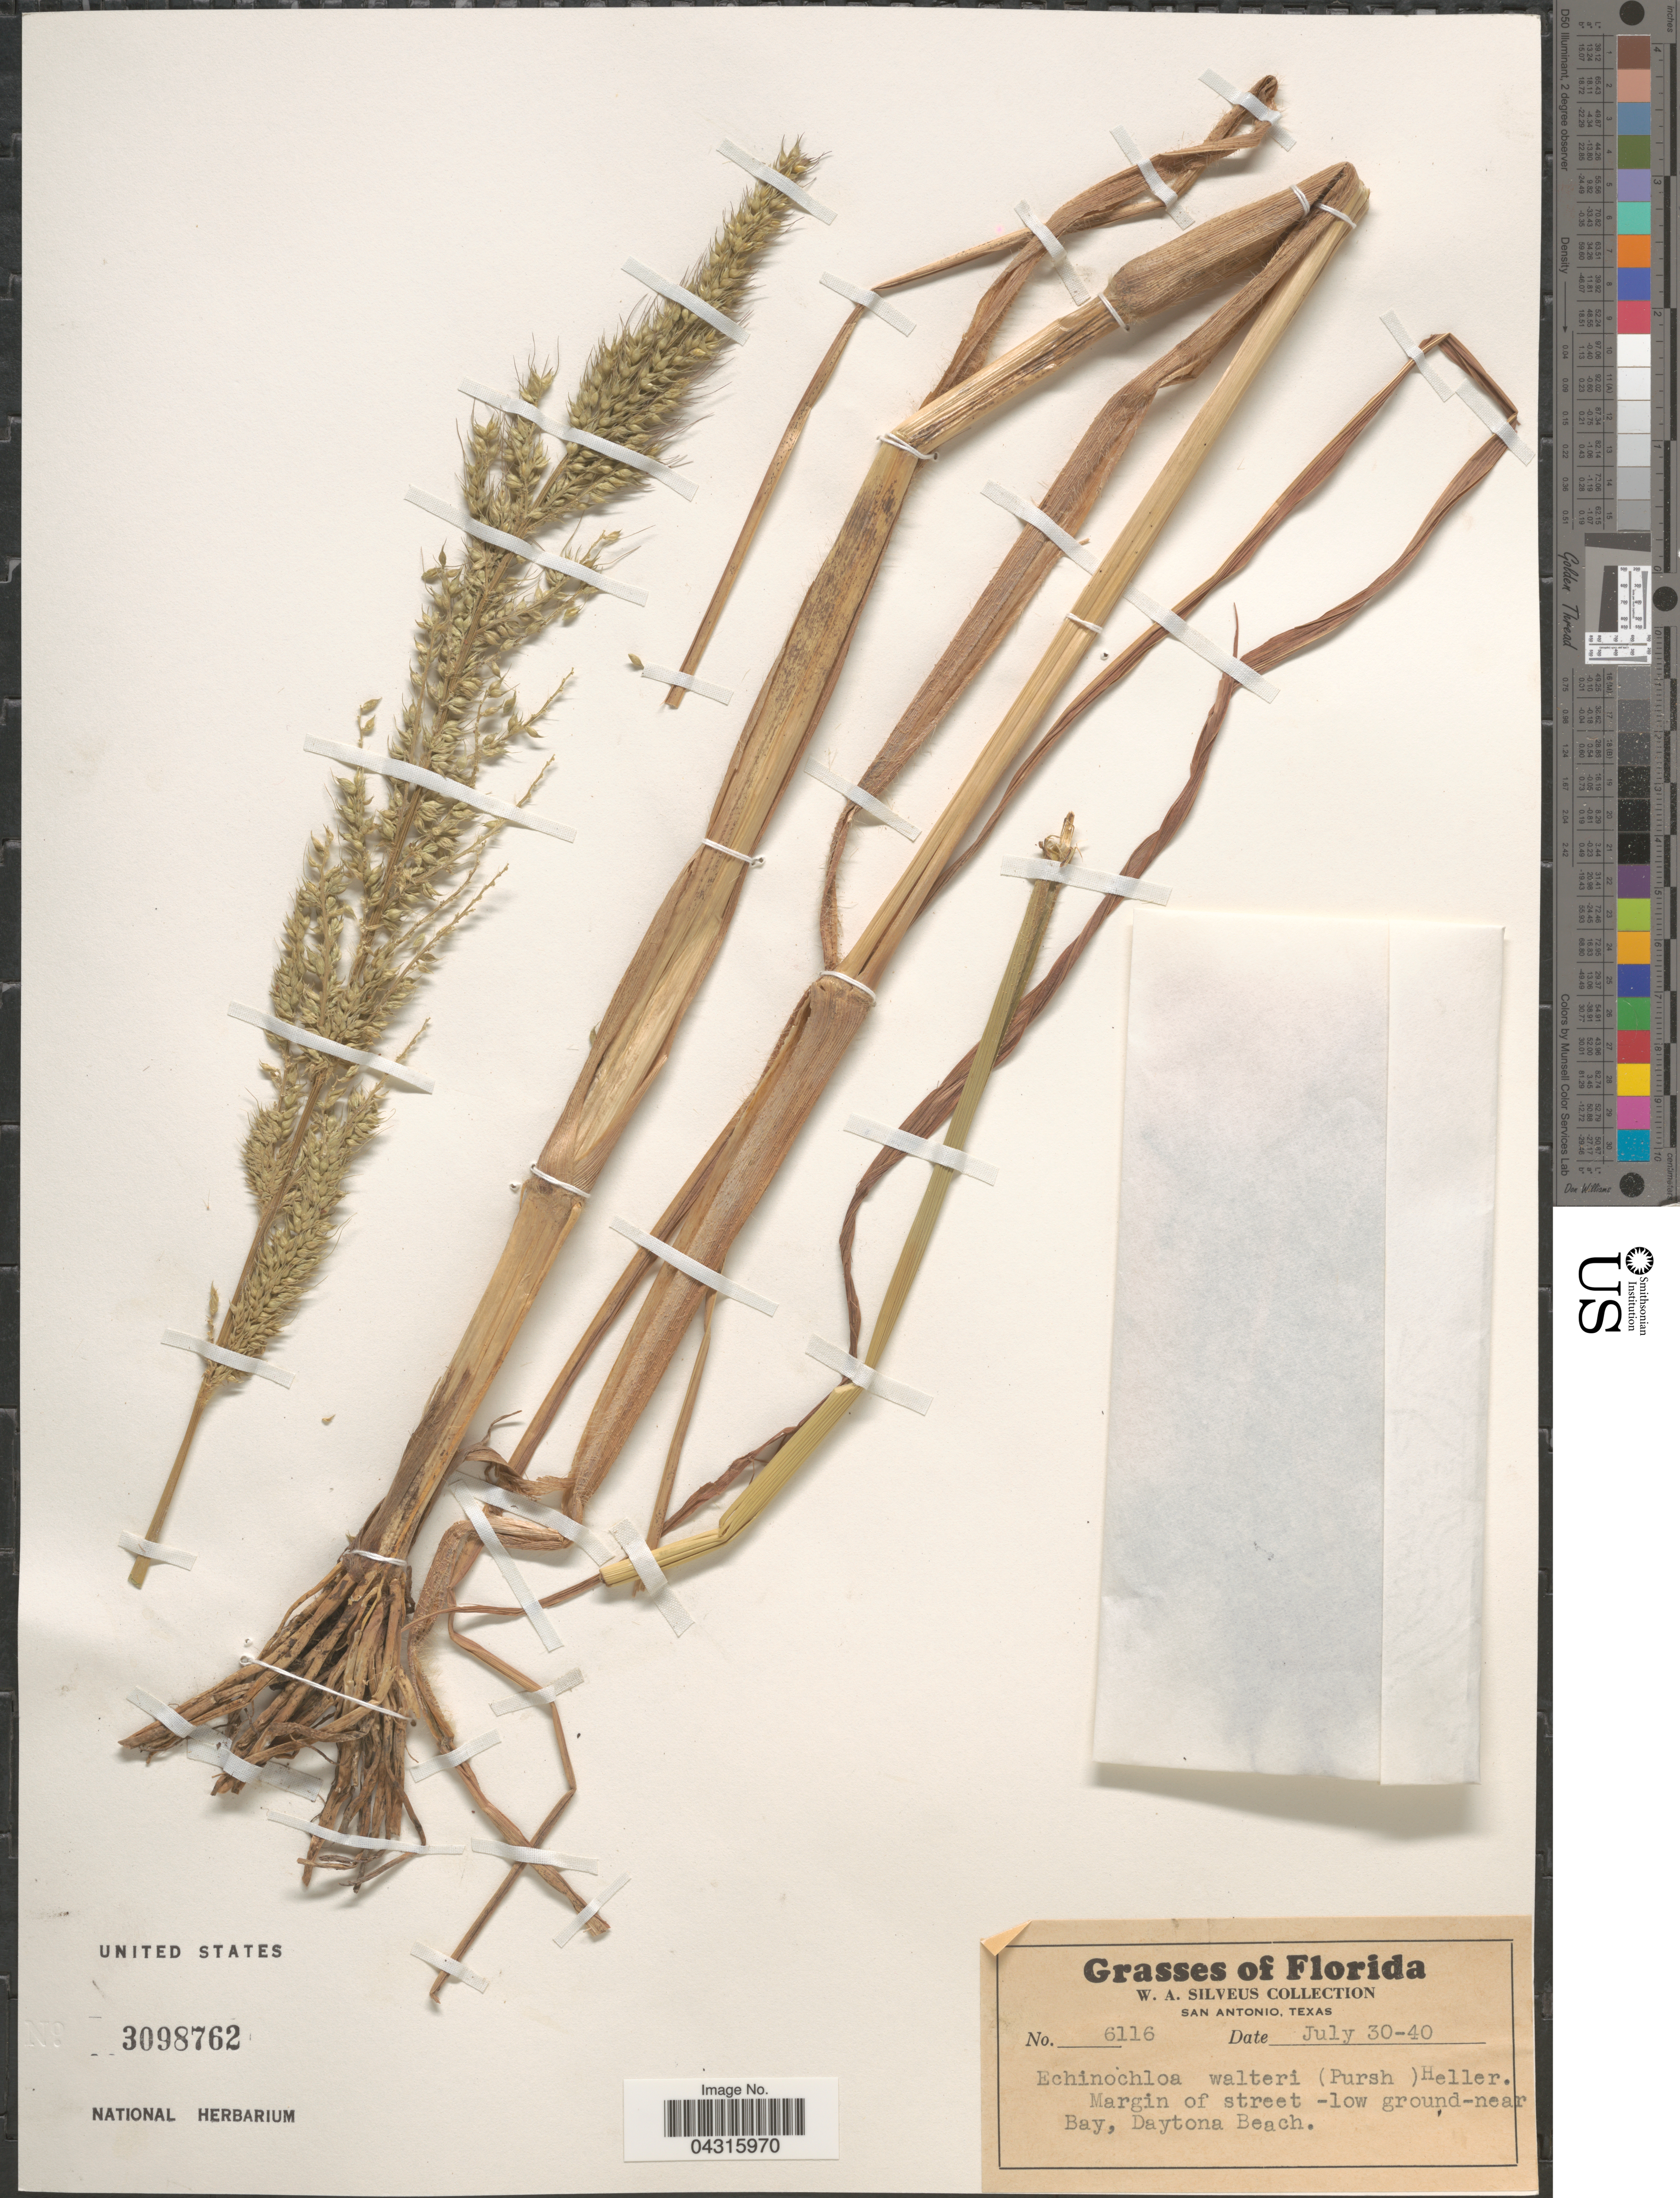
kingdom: Plantae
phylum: Tracheophyta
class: Liliopsida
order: Poales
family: Poaceae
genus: Echinochloa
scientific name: Echinochloa walteri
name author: (Pursh) A. Heller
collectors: W. Silveus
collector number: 6116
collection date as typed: Transcribed d/m/y: 30/7/40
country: United States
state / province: Florida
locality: Margin of street-low ground-near Bay, Daytona Beach.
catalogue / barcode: US 3098762